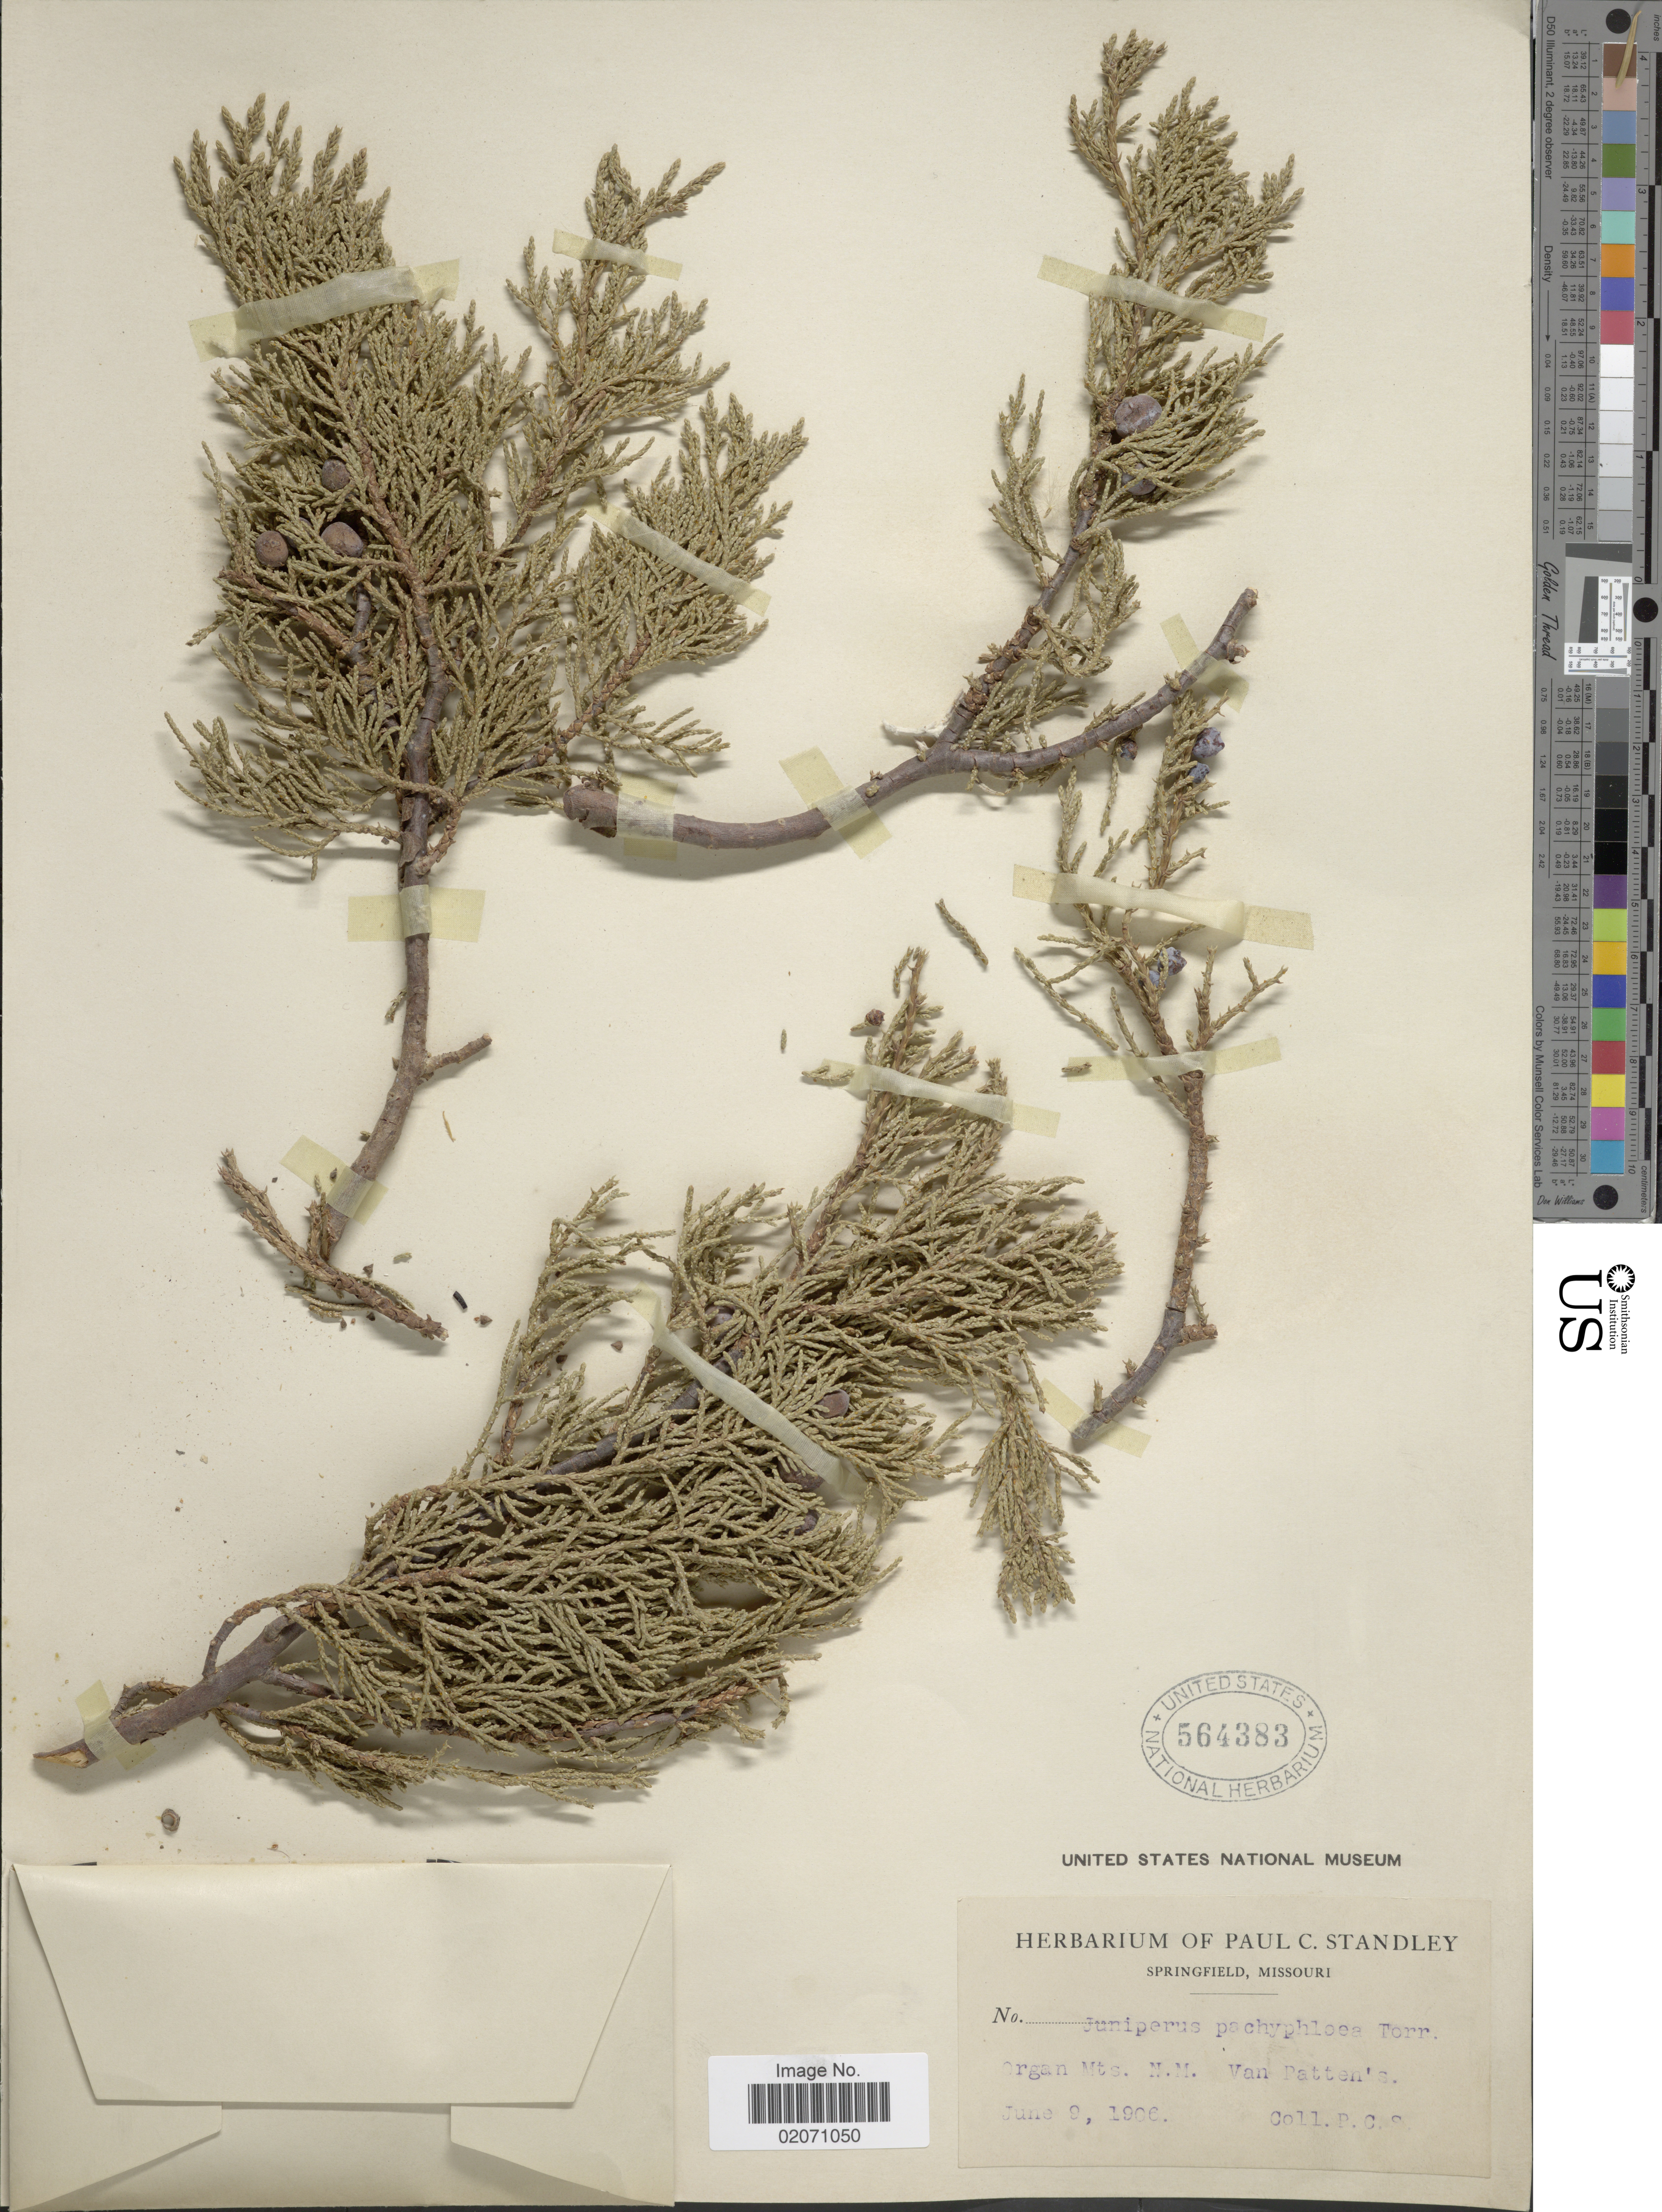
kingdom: Plantae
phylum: Tracheophyta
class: Pinopsida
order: Pinales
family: Cupressaceae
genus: Juniperus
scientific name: Juniperus deppeana var. pachyphlaea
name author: (Torr.) Martínez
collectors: P. C. Standley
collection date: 1906-06-09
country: United States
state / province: New Mexico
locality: Organ Mts. Van Patten's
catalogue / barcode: US 564383